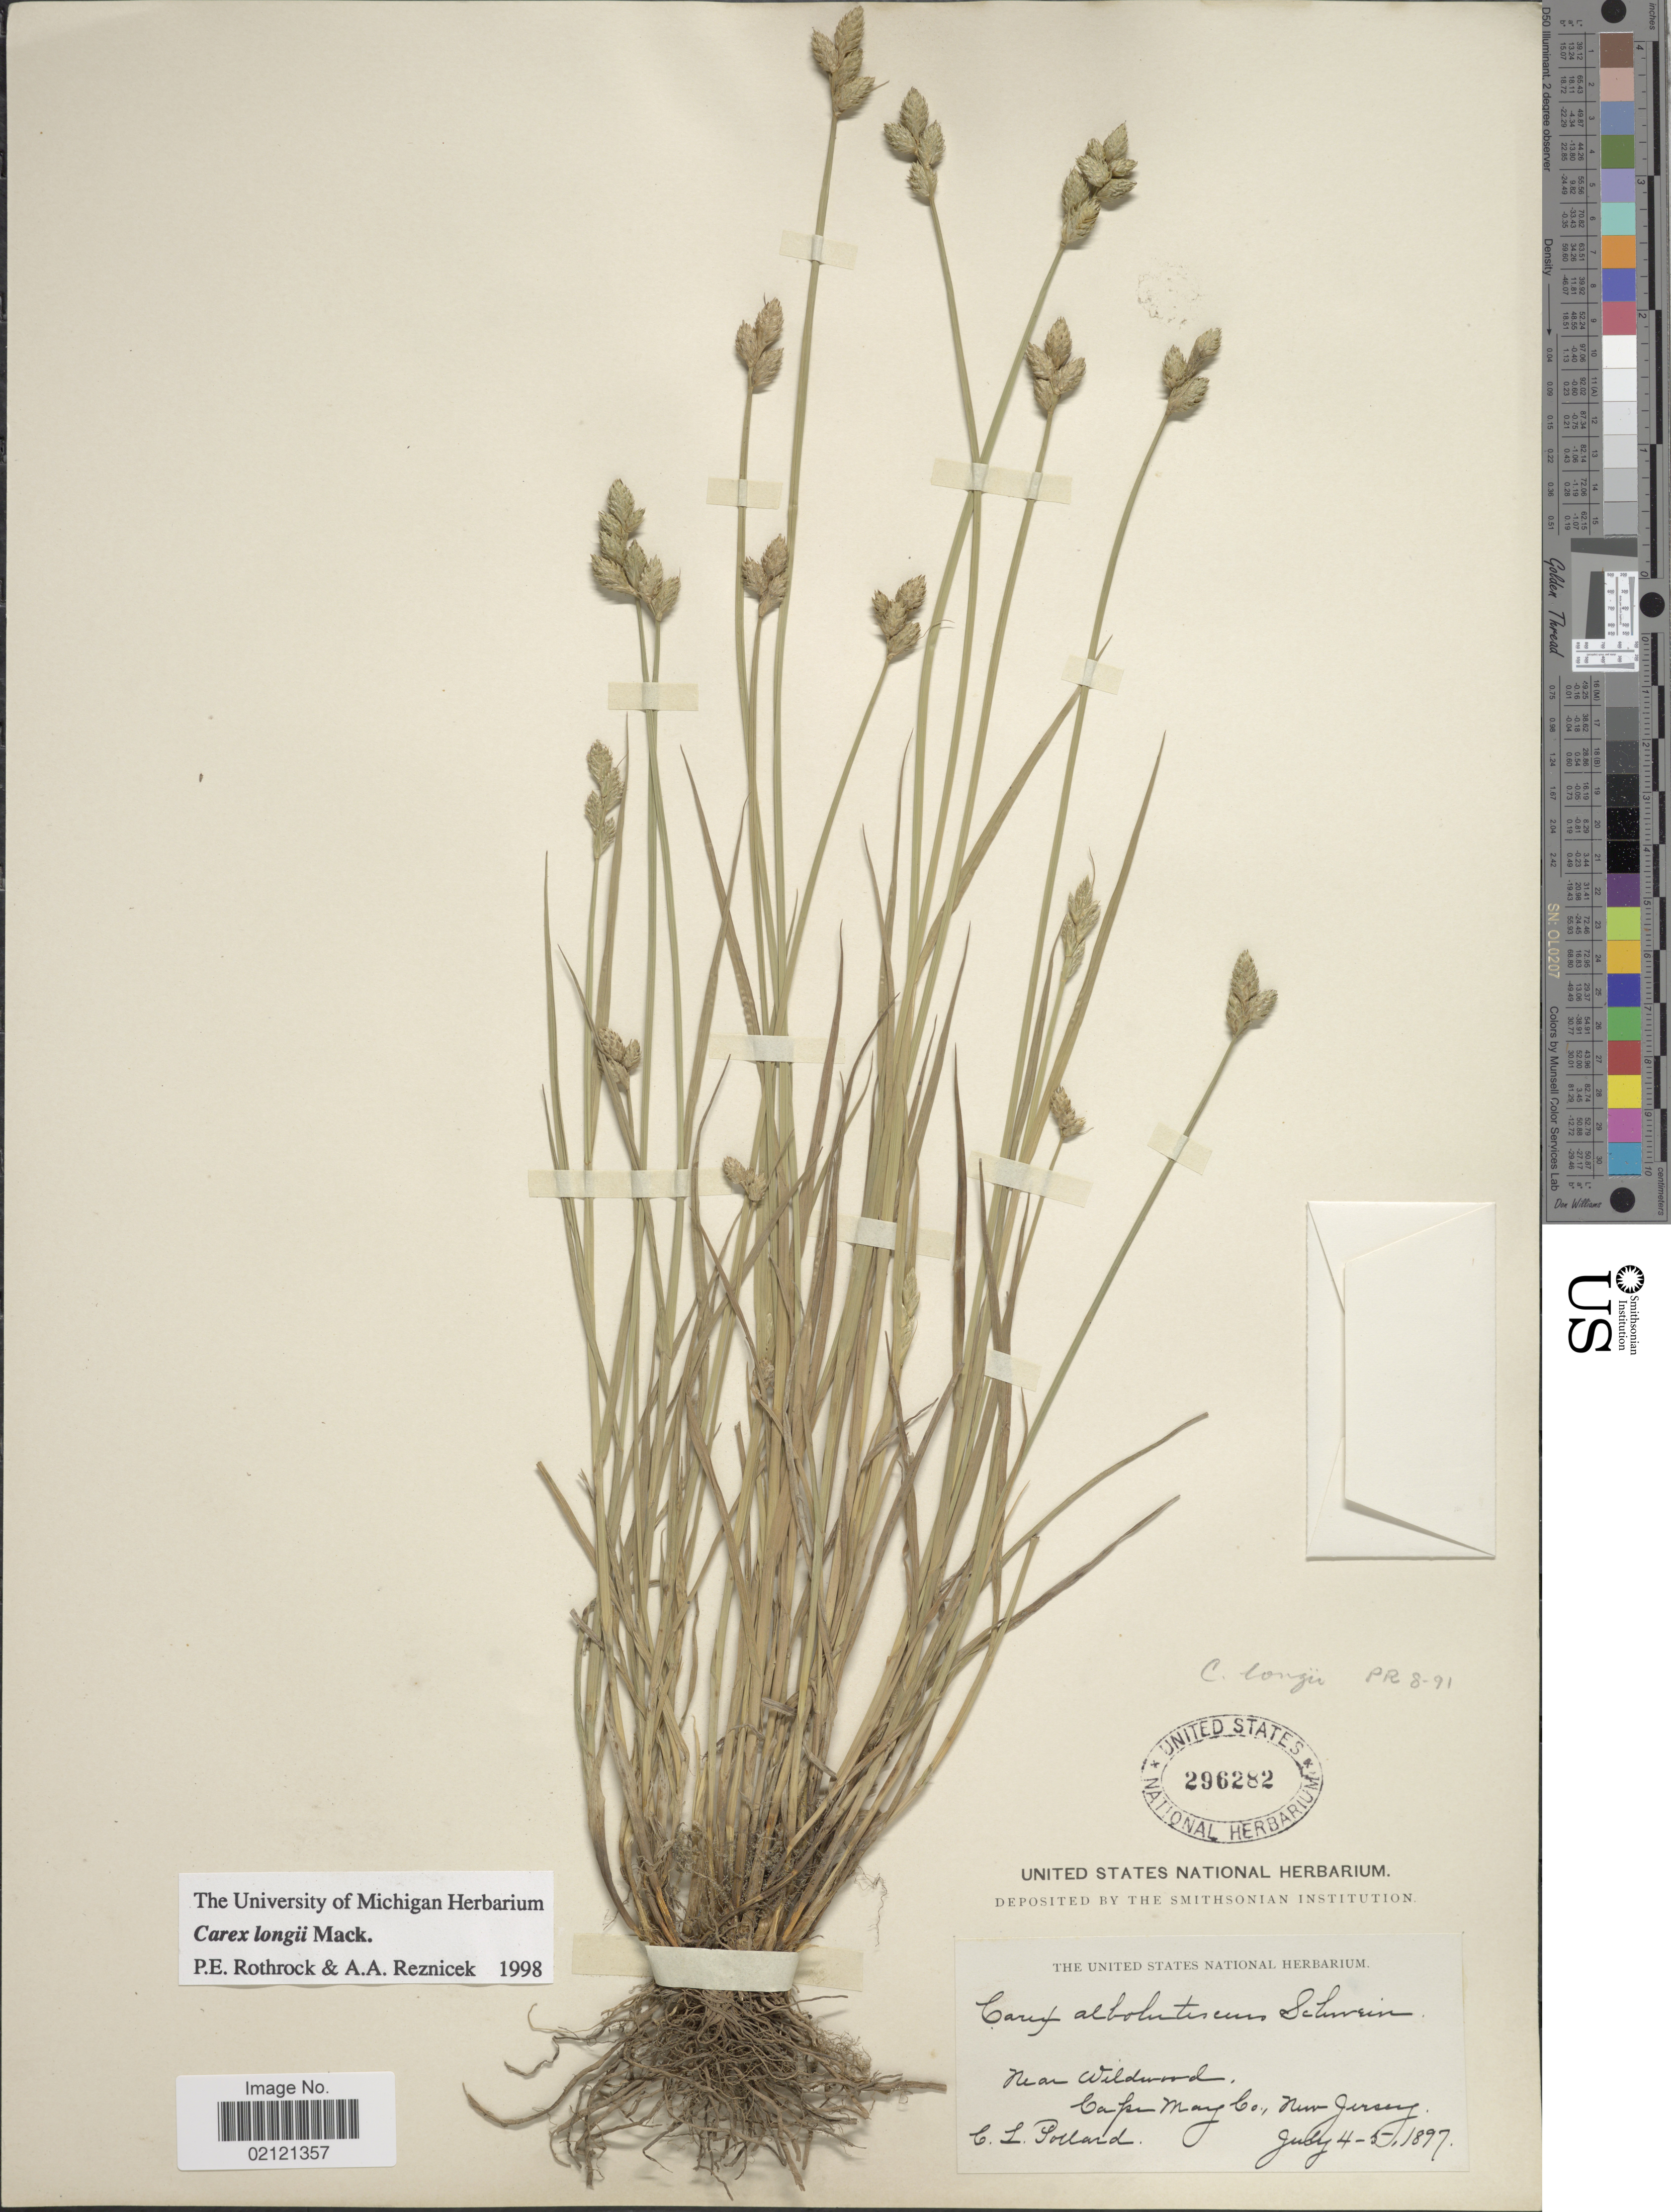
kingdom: Plantae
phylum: Tracheophyta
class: Liliopsida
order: Poales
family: Cyperaceae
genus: Carex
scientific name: Carex longii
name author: Mack.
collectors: C. L. Pollard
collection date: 1897-07-04/1897-07-05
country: United States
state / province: New Jersey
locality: Near Wildwood, Cape May Co.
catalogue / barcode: US 296282